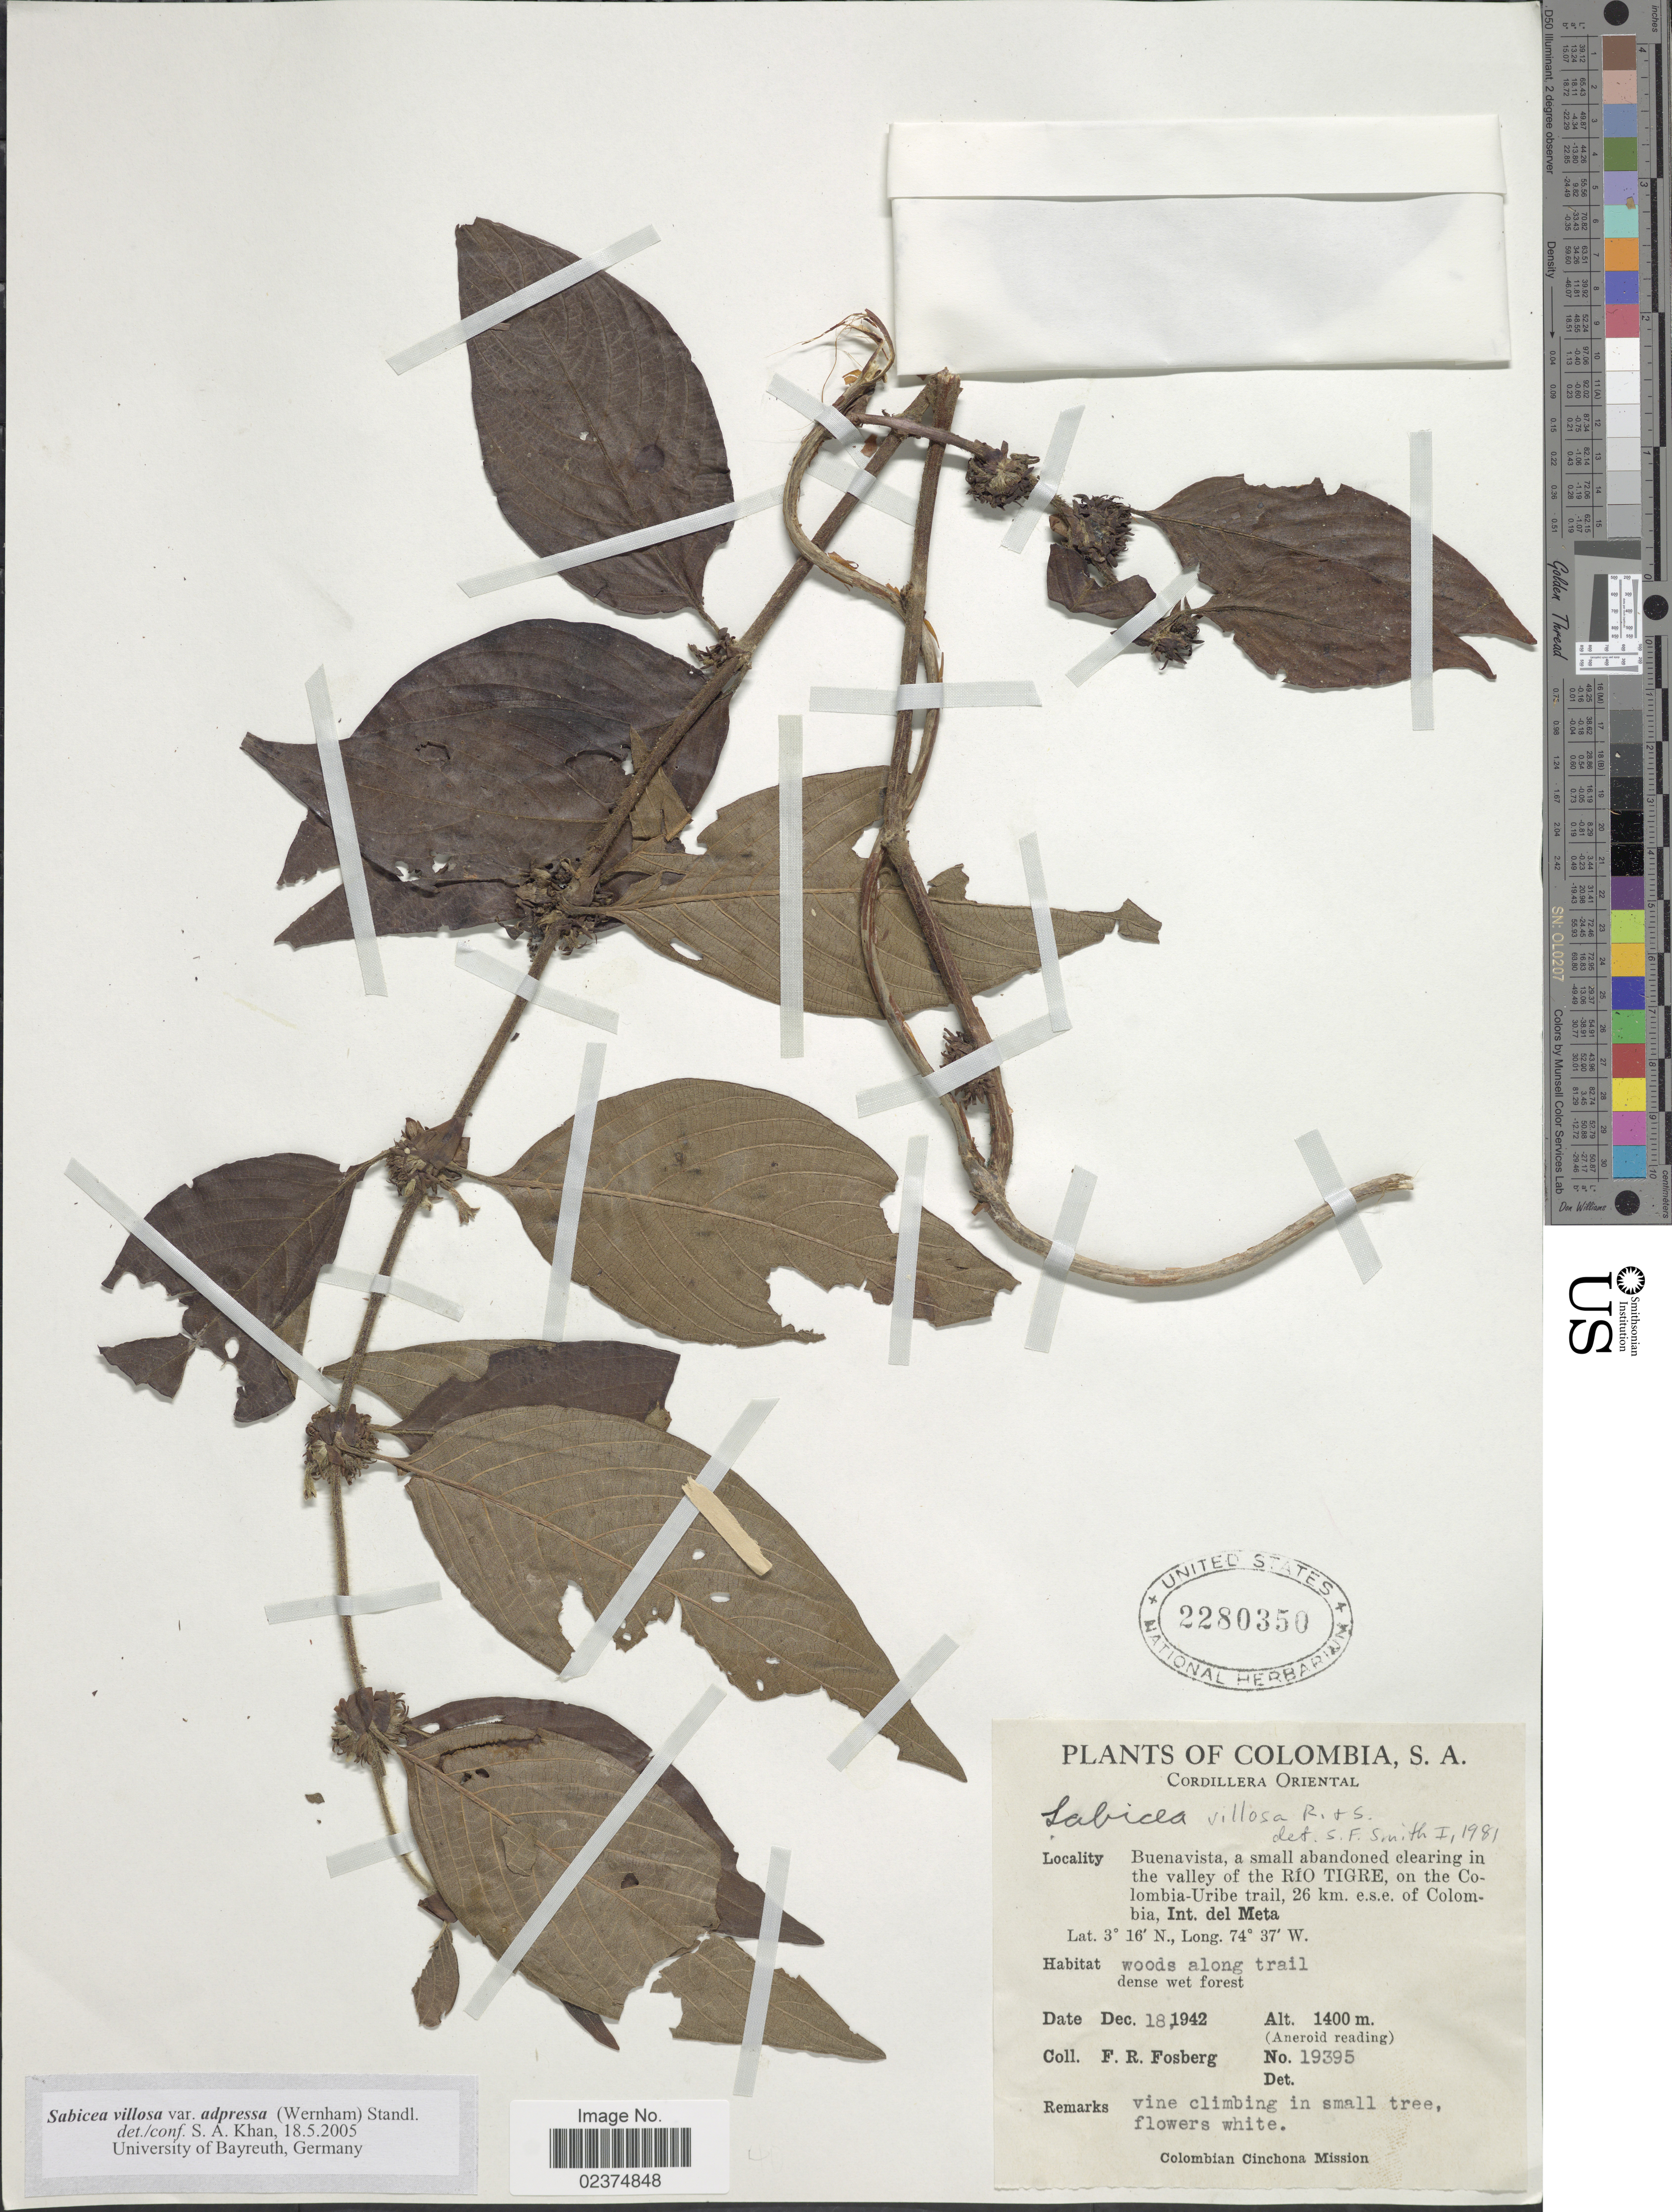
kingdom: Plantae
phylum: Tracheophyta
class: Magnoliopsida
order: Gentianales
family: Rubiaceae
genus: Sabicea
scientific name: Sabicea villosa var. adpressa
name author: (Wernham) Standl.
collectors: F. R. Fosberg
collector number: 19395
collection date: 1942-12-18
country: Colombia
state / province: Meta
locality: Cordillera Oriental. Buenavista, a small abandoned clearing in the valley of the Rio Tigre, on the Colombia- Uribe trail, 26 km. e.s.e. of Colombia, Int. del Meta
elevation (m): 1400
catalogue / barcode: US 2280350